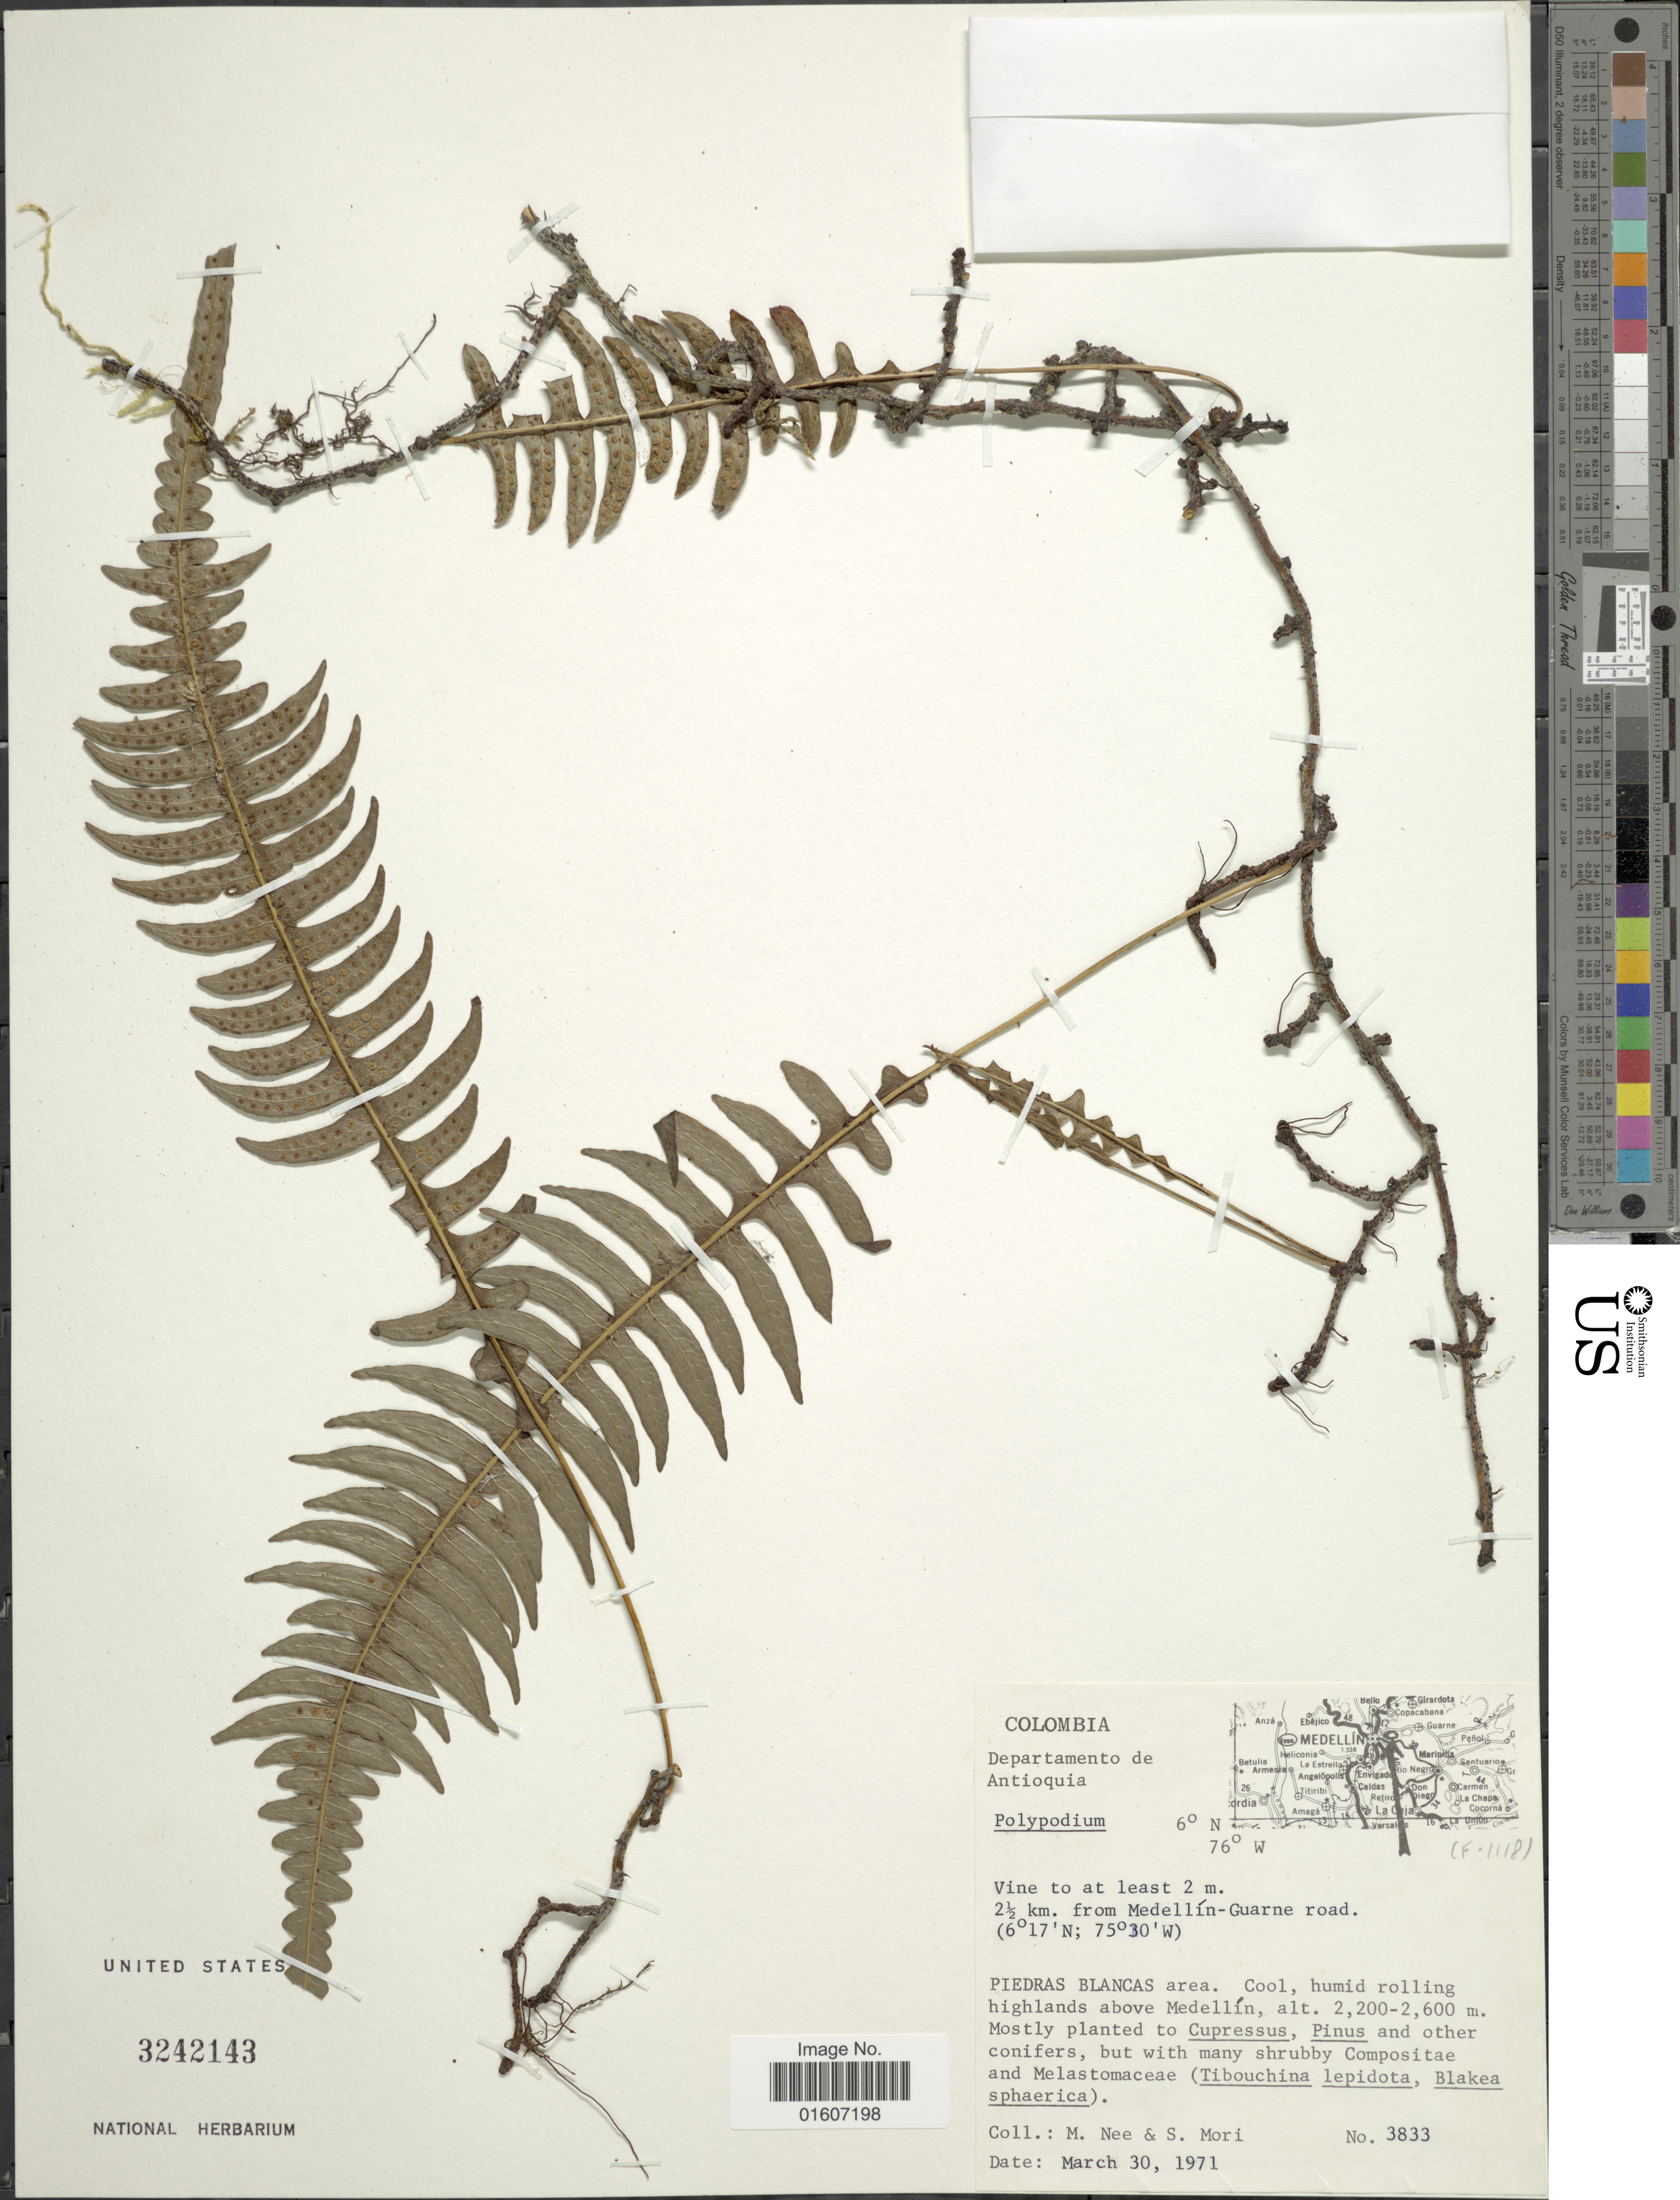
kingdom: Plantae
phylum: Tracheophyta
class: Polypodiopsida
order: Polypodiales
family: Polypodiaceae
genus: Serpocaulon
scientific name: Serpocaulon sp.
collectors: M. Nee & S. Mori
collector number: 3833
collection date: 1971-03-30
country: Colombia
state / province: Antioquia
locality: Departamento de Antioquia, 2½ km. from Medellí-Guarne road, Piedras Blancas area. Cool, humid rolling highlands above Medellín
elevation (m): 2200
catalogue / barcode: US 3242143